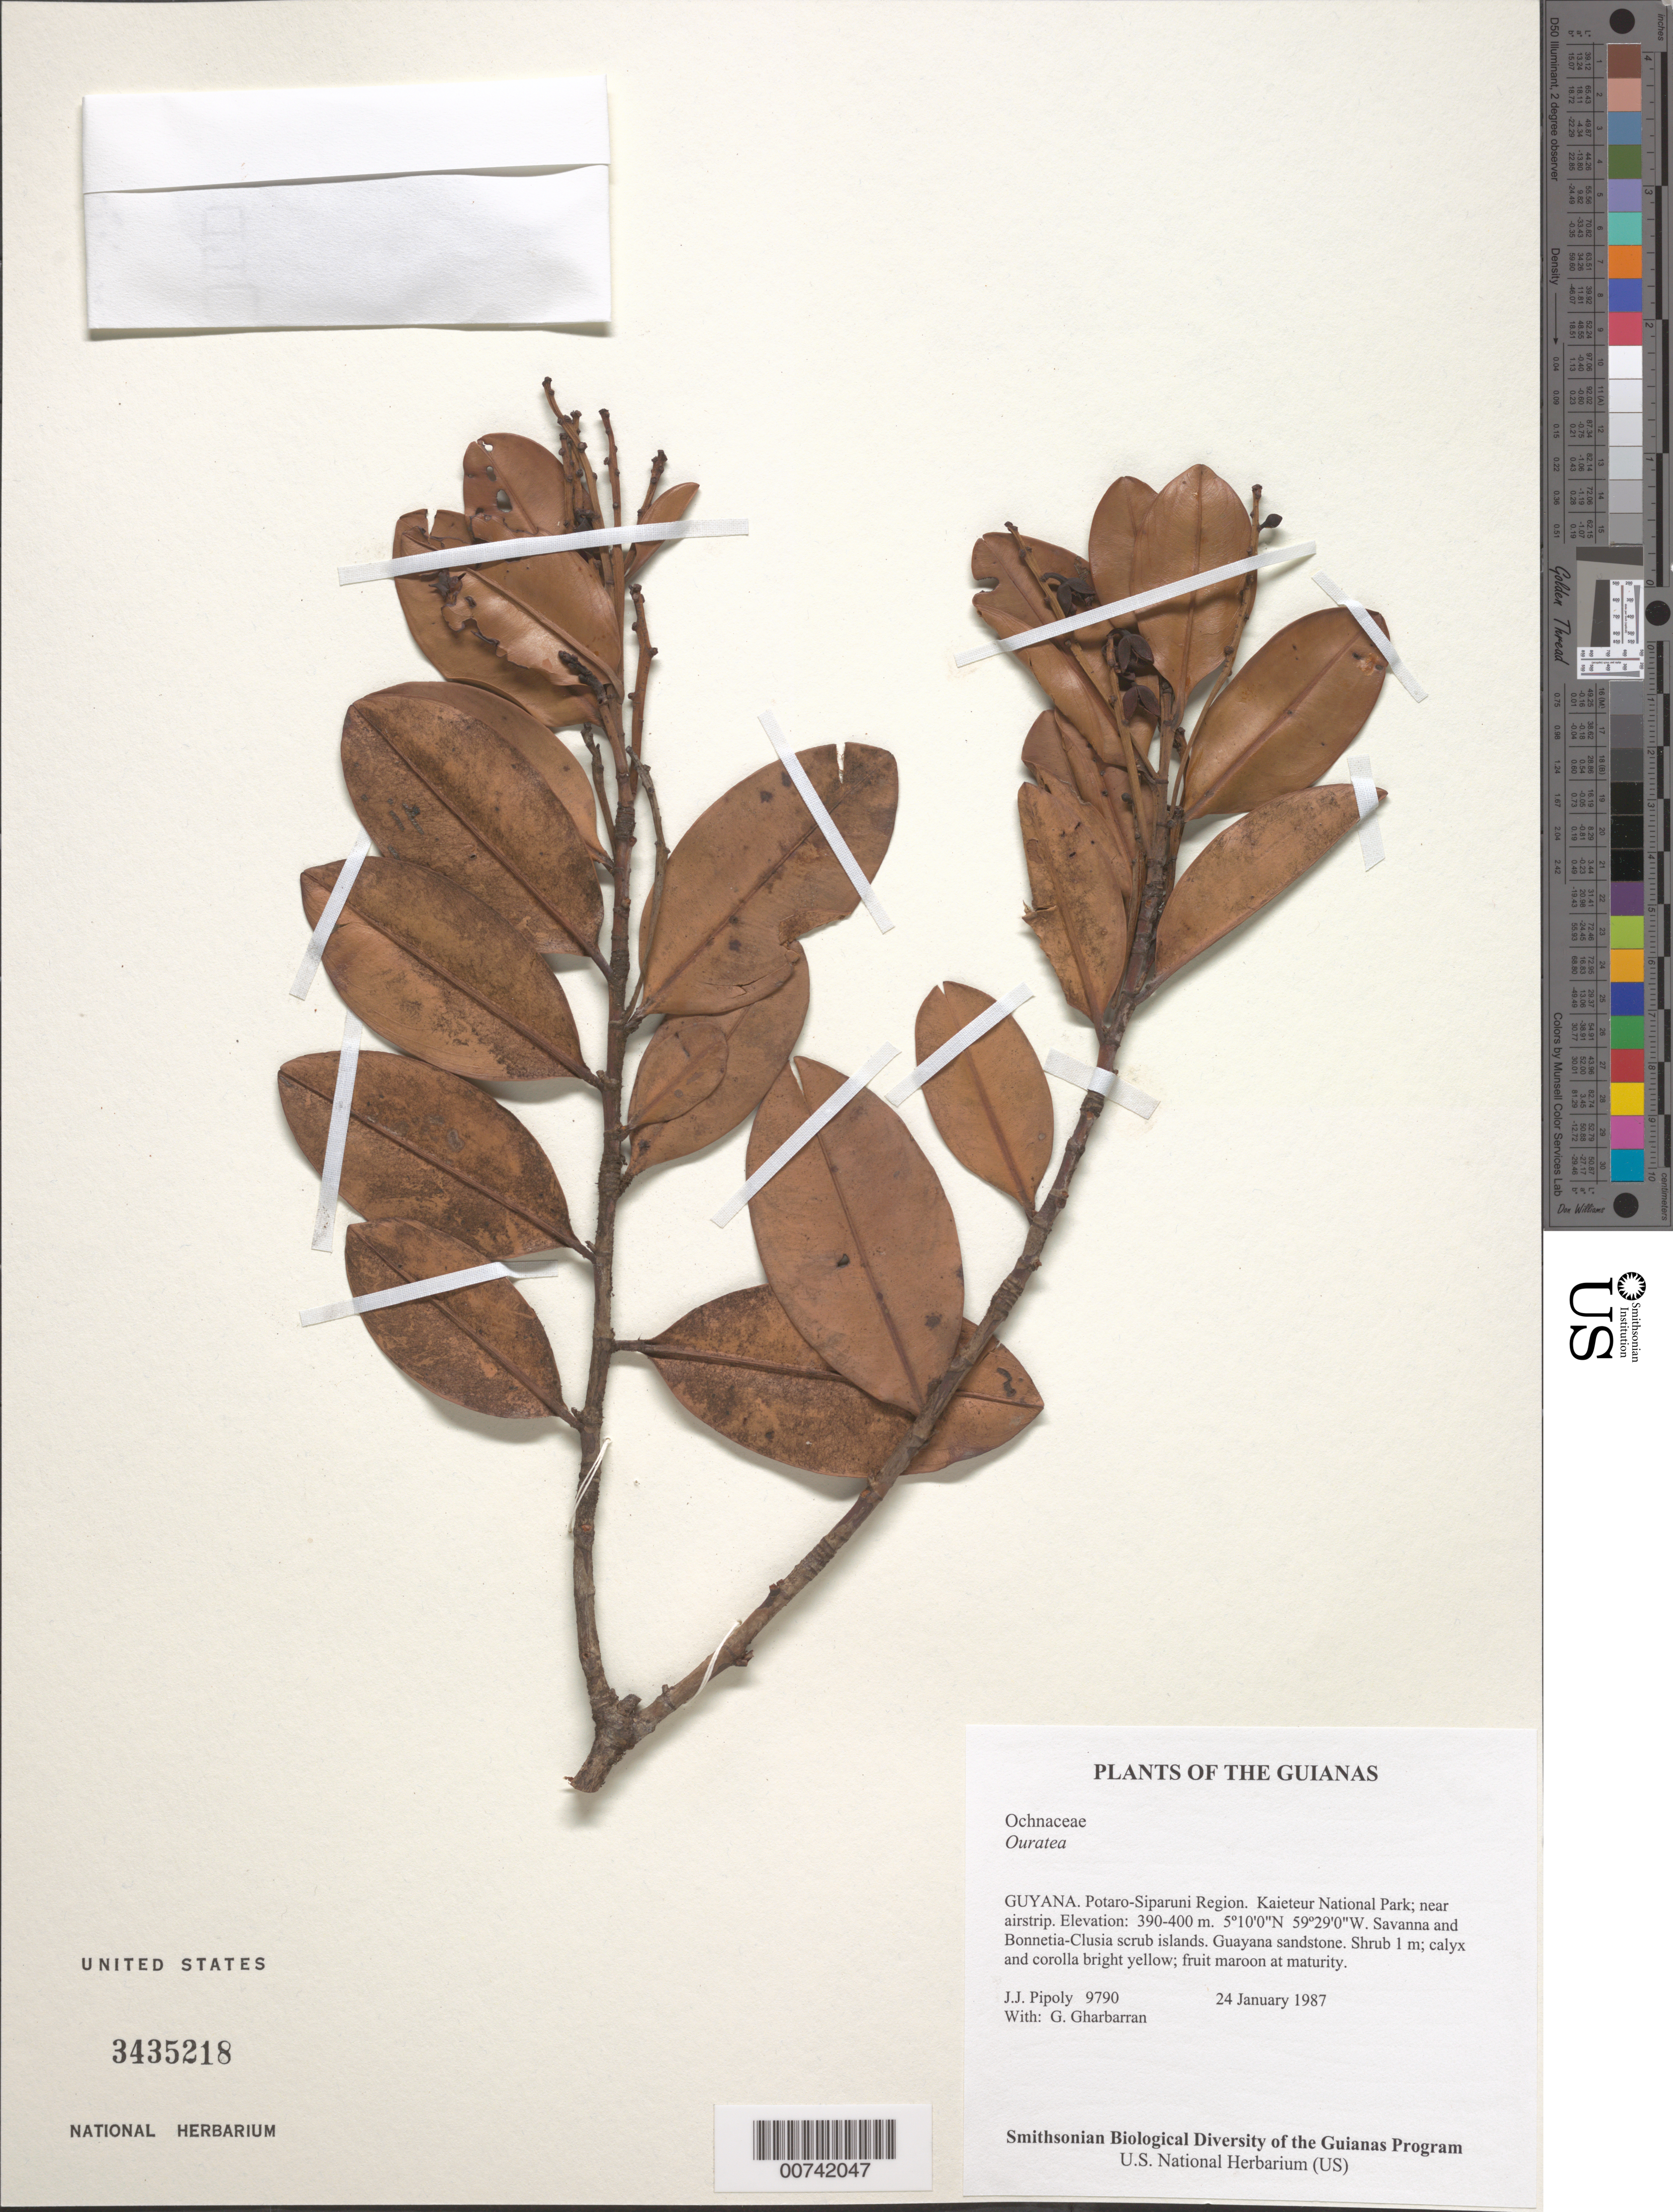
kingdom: Plantae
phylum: Tracheophyta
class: Magnoliopsida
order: Malpighiales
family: Ochnaceae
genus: Ouratea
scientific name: Ouratea sp.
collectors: J. J. Pipoly & G. Gharbarran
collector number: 9790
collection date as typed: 24 January 1987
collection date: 1987-01-24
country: Guyana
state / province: Potaro-Siparuni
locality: Kaieteur National Park; near airstrip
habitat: Savanna and Bonnetia-Clusia scrub islands. Guayana sandstone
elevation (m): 390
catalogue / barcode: US 3435218